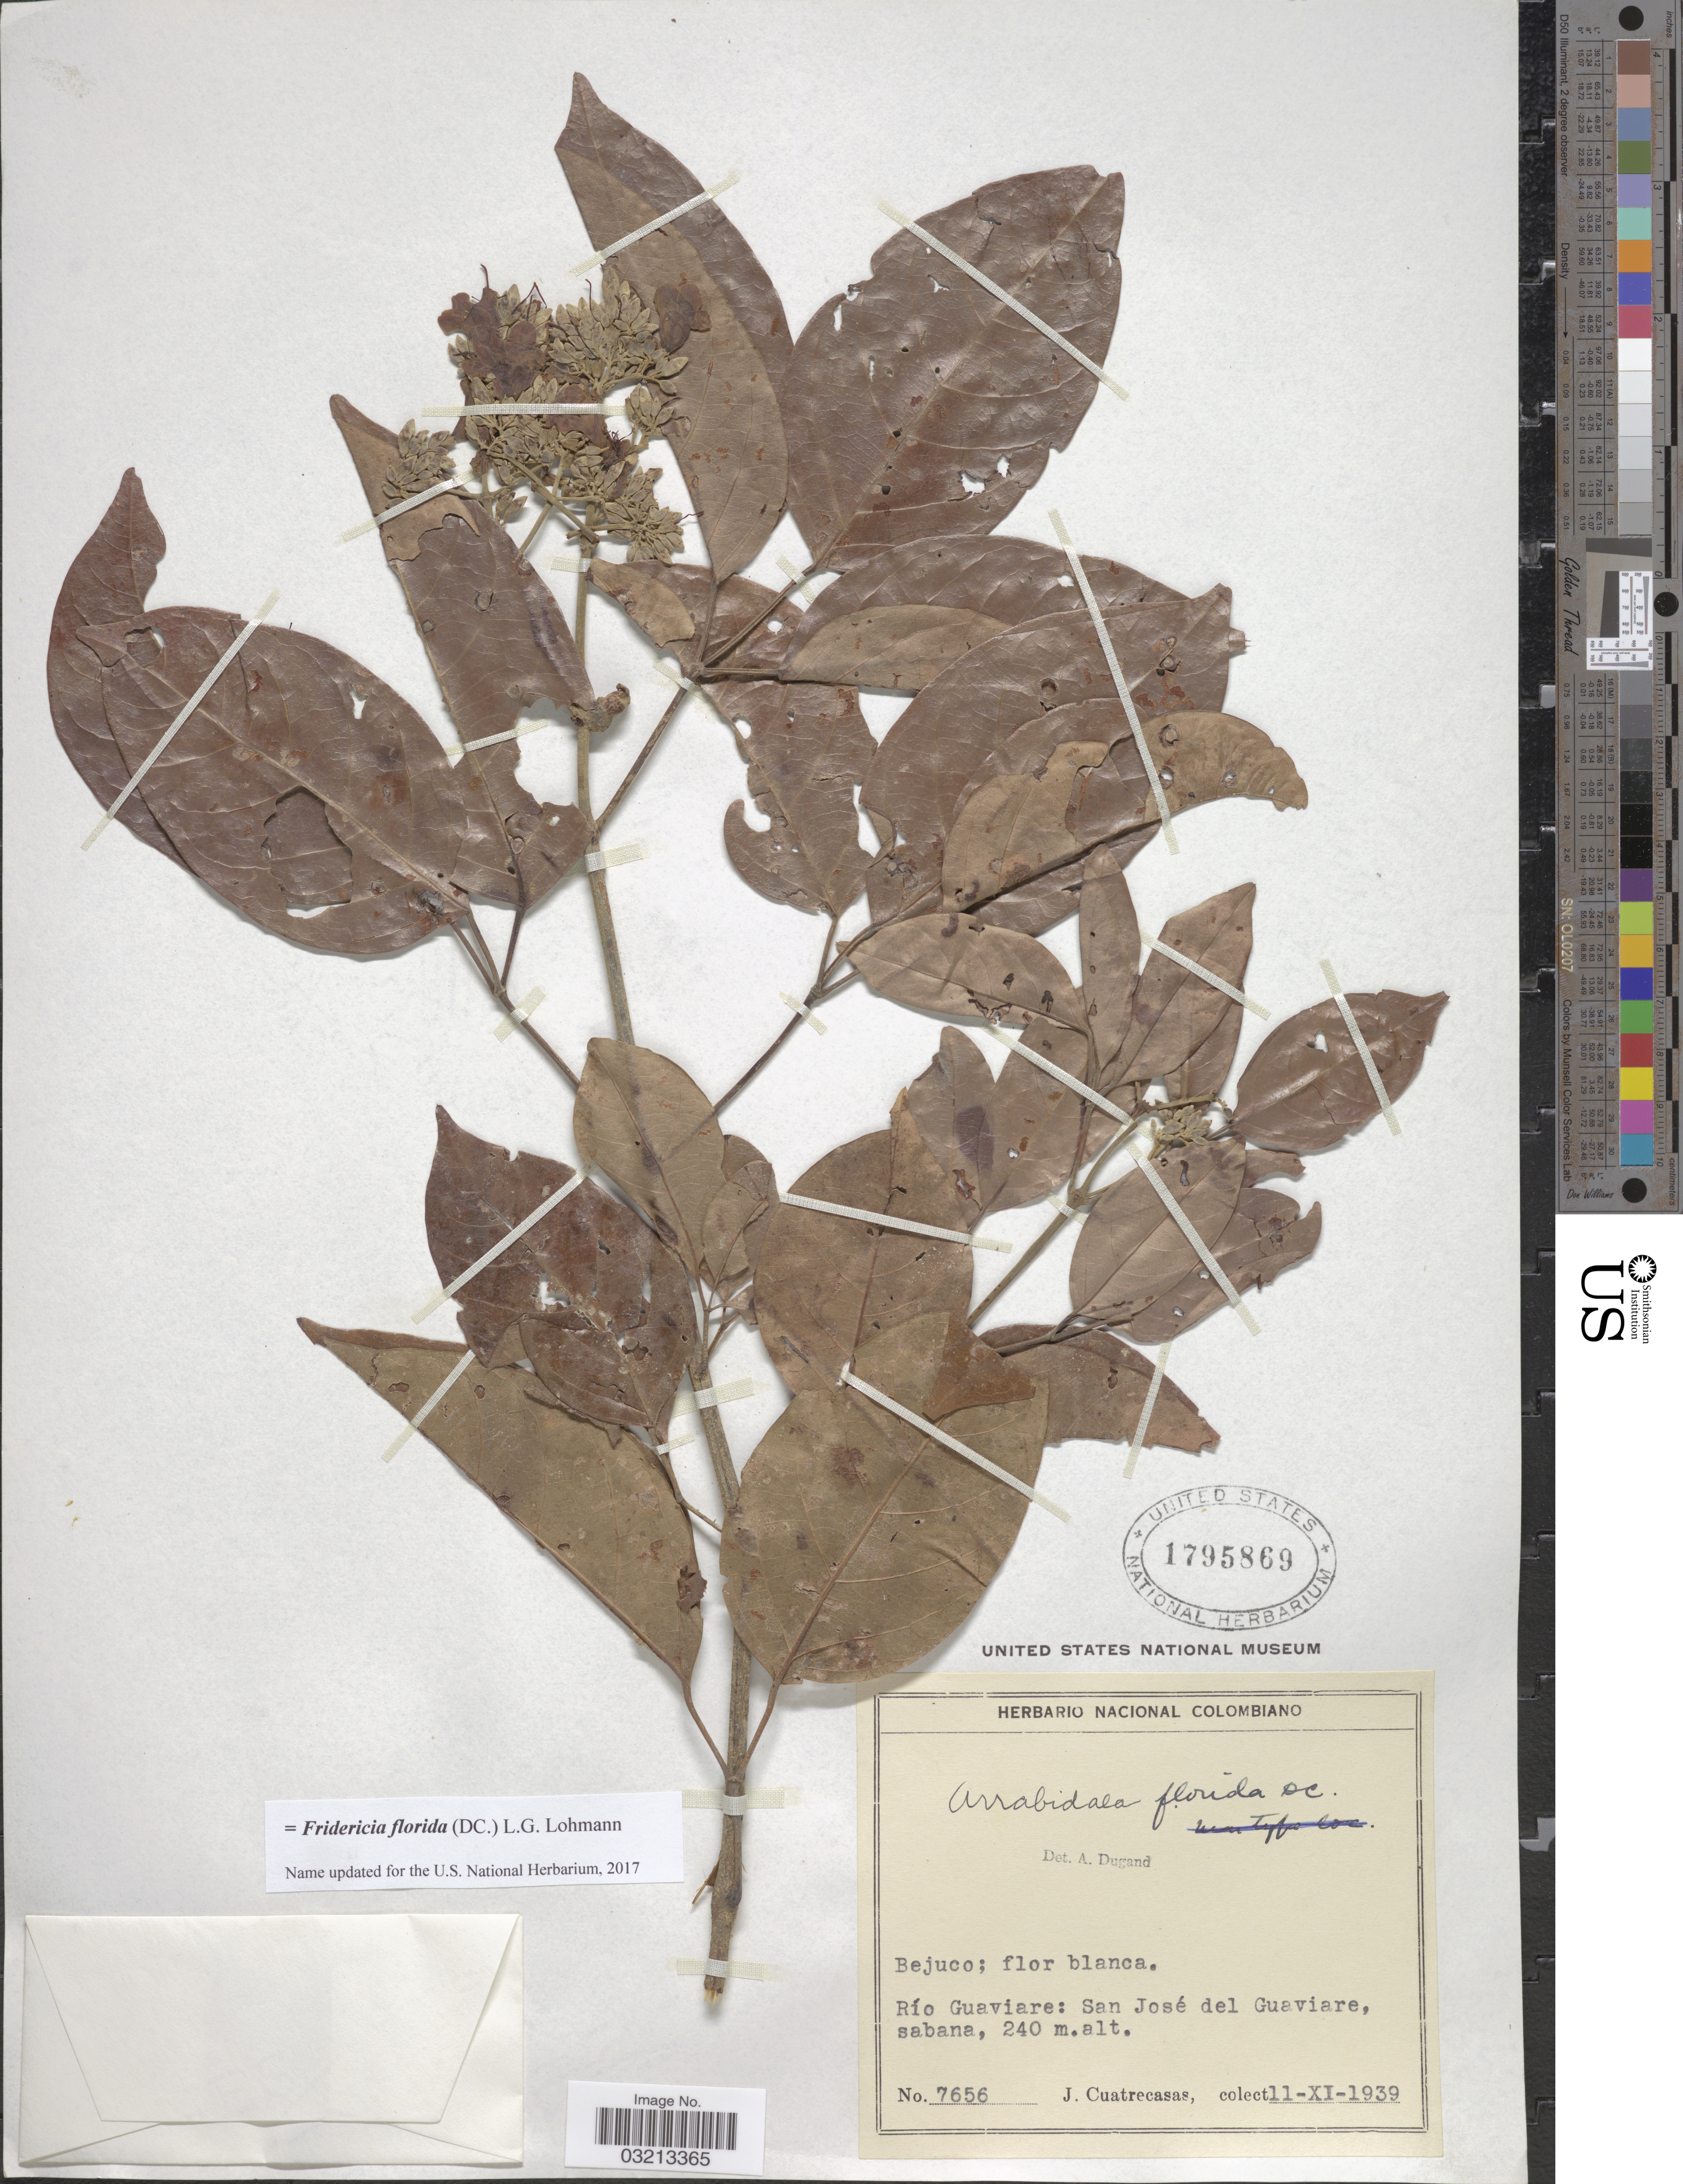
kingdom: Plantae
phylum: Tracheophyta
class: Magnoliopsida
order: Lamiales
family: Bignoniaceae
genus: Fridericia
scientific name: Fridericia florida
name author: (DC.) L.G. Lohmann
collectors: J. Cuatrecasas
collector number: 7656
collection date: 1939-11-11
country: Colombia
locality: Río Guaviare: San José del Guaviare.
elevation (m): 240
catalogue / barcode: US 1795869